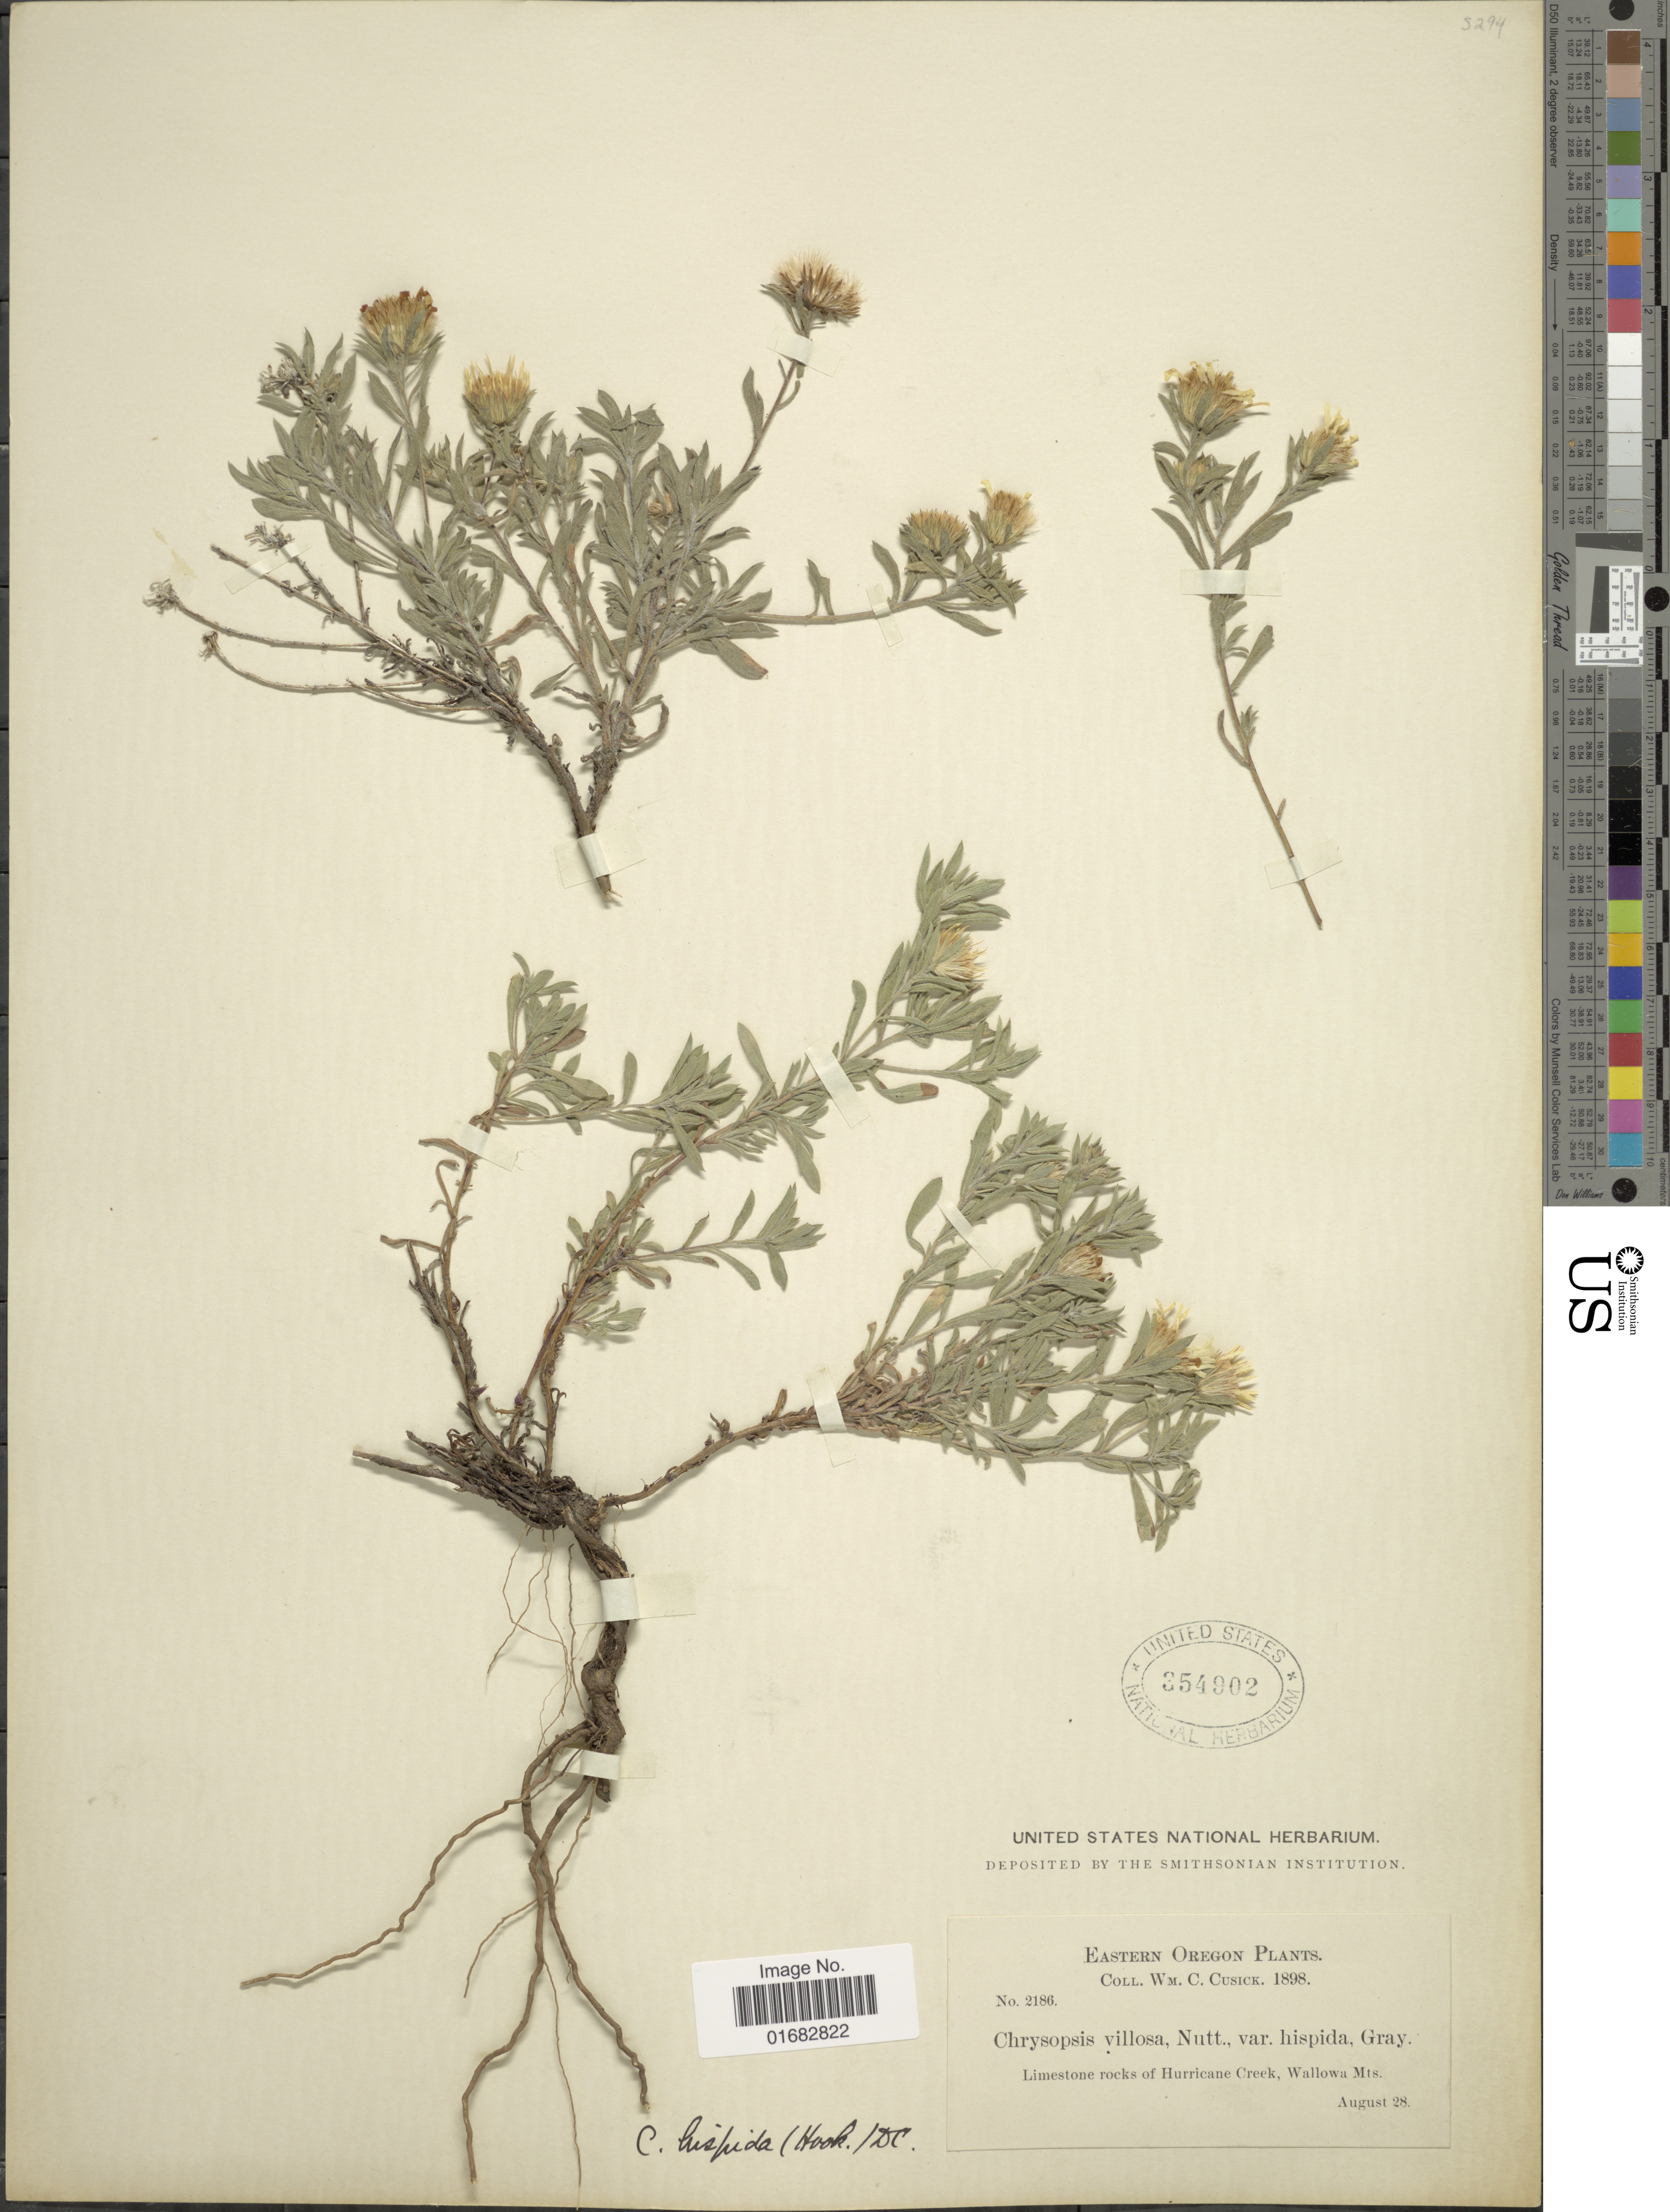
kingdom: Plantae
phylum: Tracheophyta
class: Magnoliopsida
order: Asterales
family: Asteraceae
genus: Heterotheca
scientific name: Heterotheca villosa var. hispida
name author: (Hook.) V.L. Harms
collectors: W. C. Cusick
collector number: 2186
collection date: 1898-08-28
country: United States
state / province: Oregon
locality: Eastern Oregon. Hurricane Creek, Wallowa Mts.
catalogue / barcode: US 354902